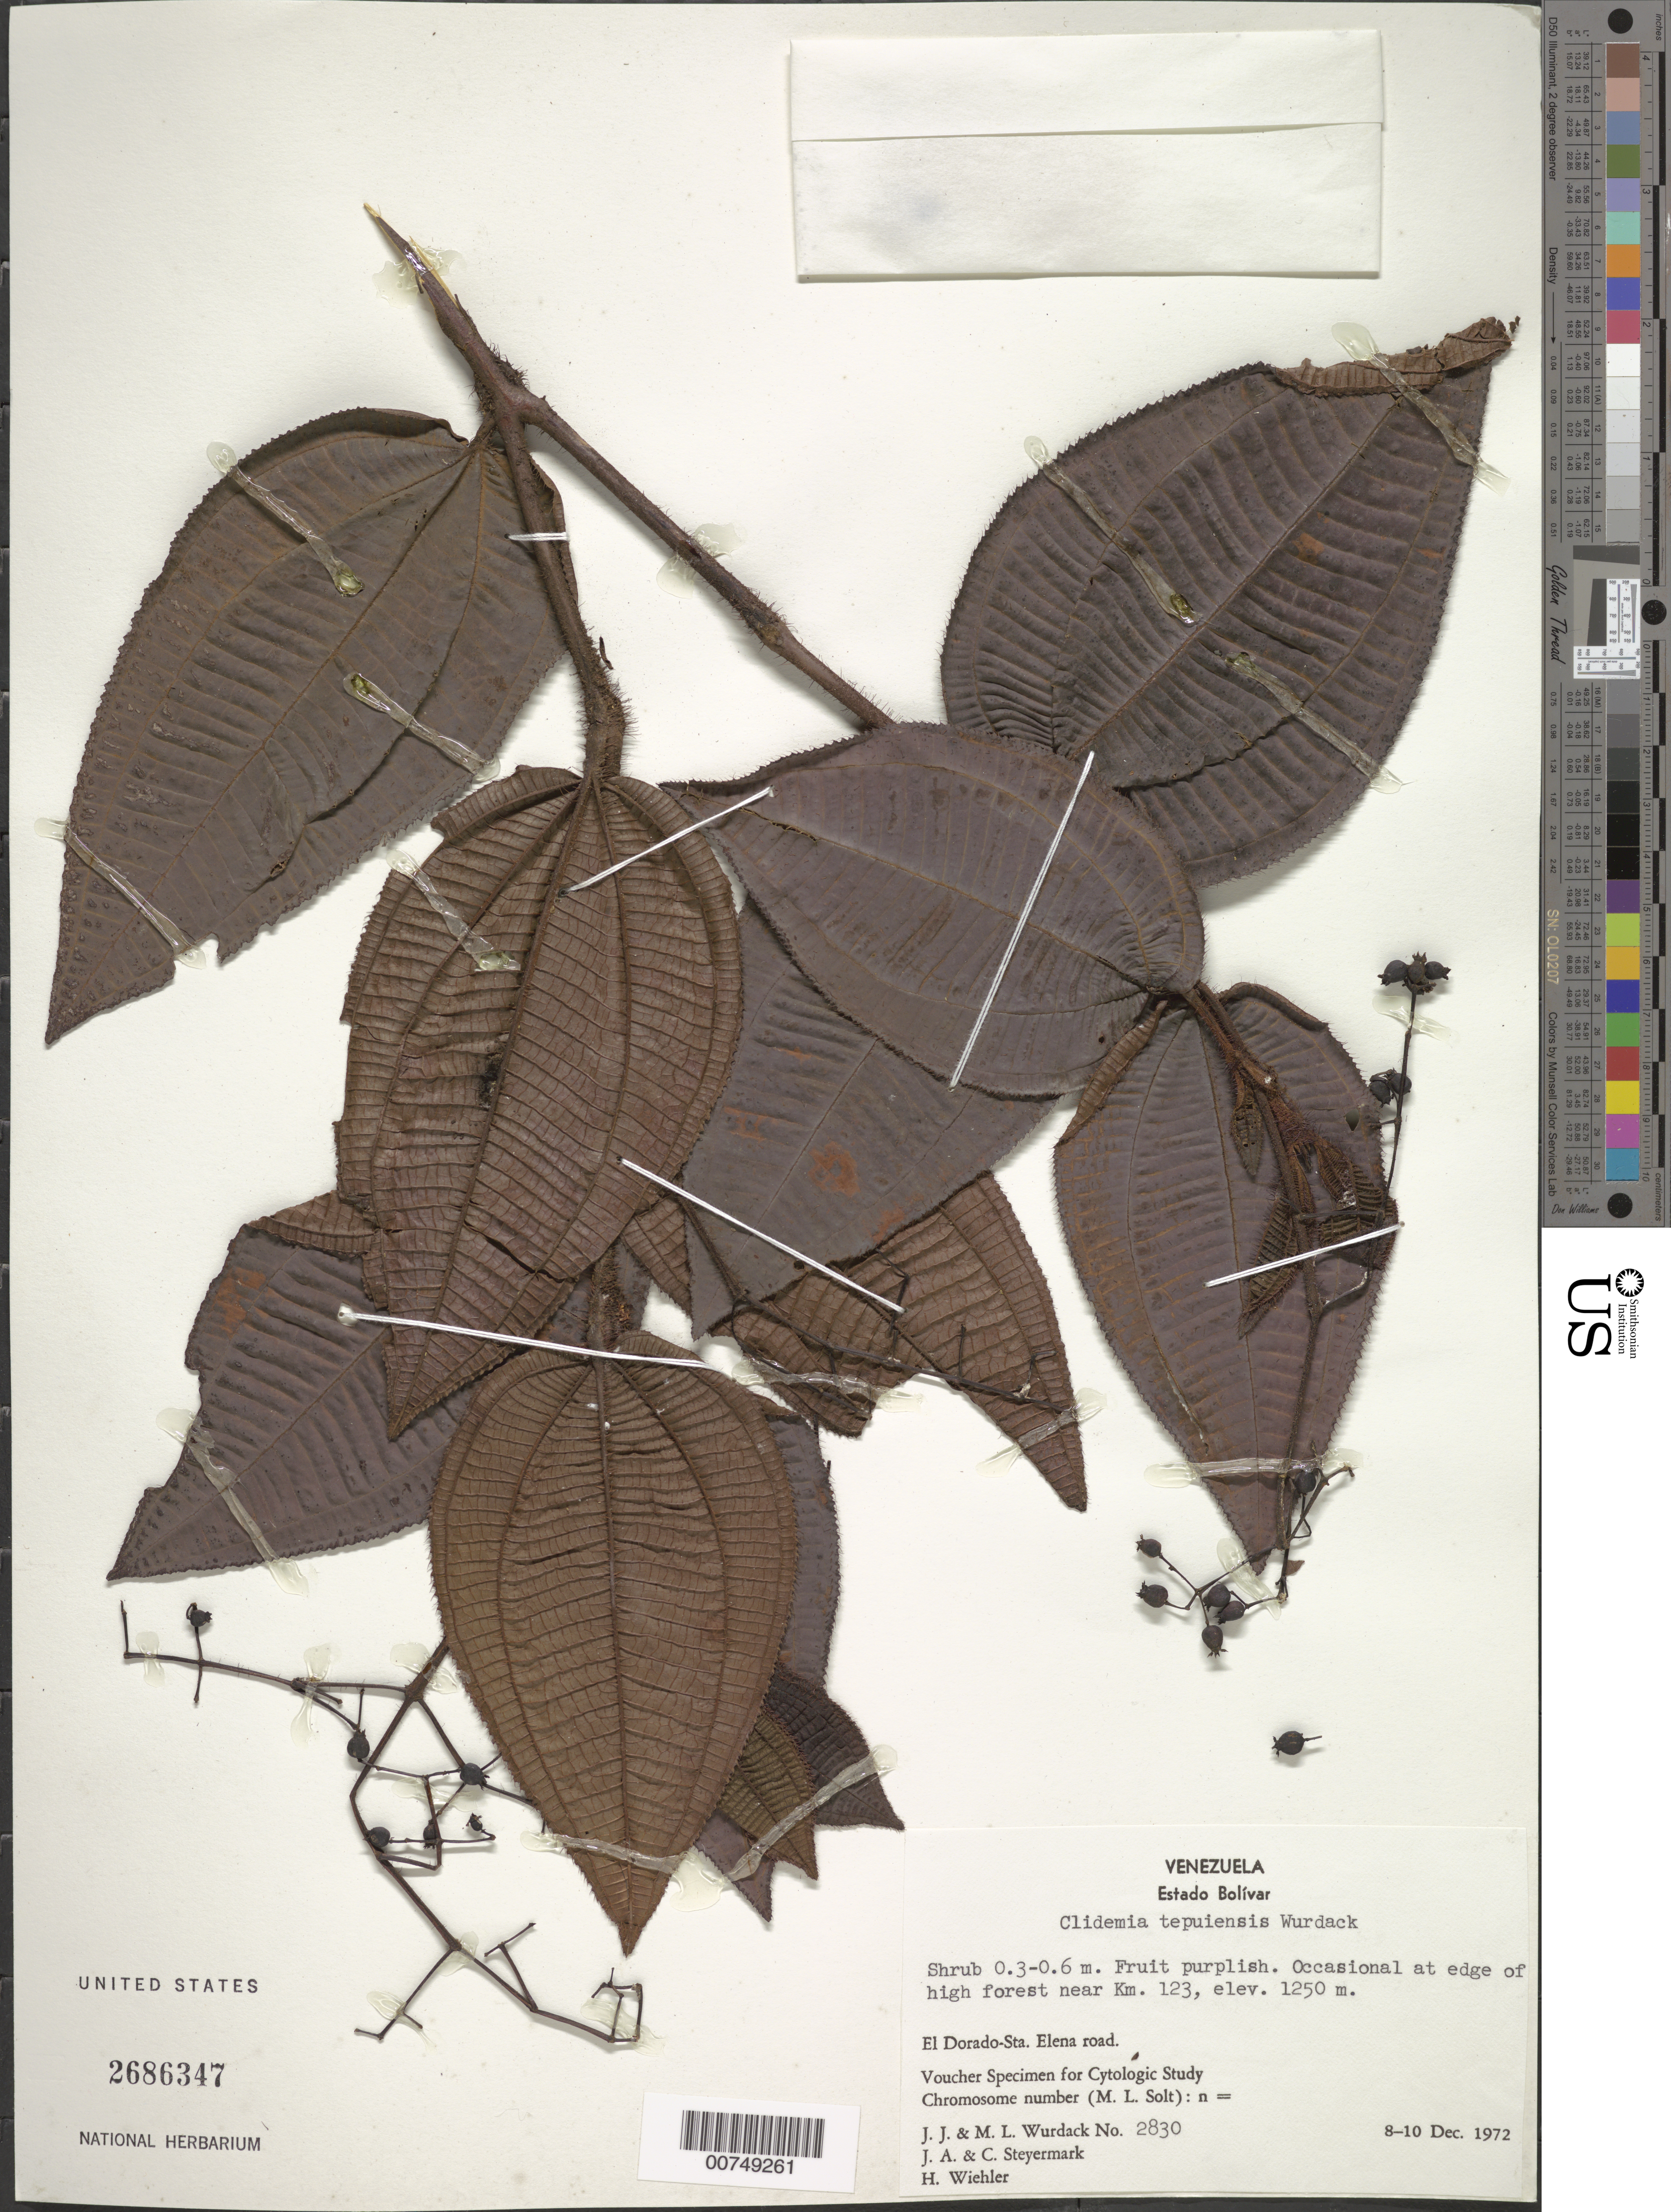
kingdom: Plantae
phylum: Tracheophyta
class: Magnoliopsida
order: Myrtales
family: Melastomataceae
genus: Clidemia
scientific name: Clidemia tepuiensis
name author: Wurdack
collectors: J. J. Wurdack, M. L. Wurdack, J. Steyermark & C. Steyermark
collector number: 2830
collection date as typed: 8-Dec-72 to 10-Dec-72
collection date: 1972-12-08/1972-12-10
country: Venezuela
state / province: Bolívar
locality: El Dorado to Sta. Elena road, km 123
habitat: Edge of high forest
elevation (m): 1250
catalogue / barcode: US 2686347